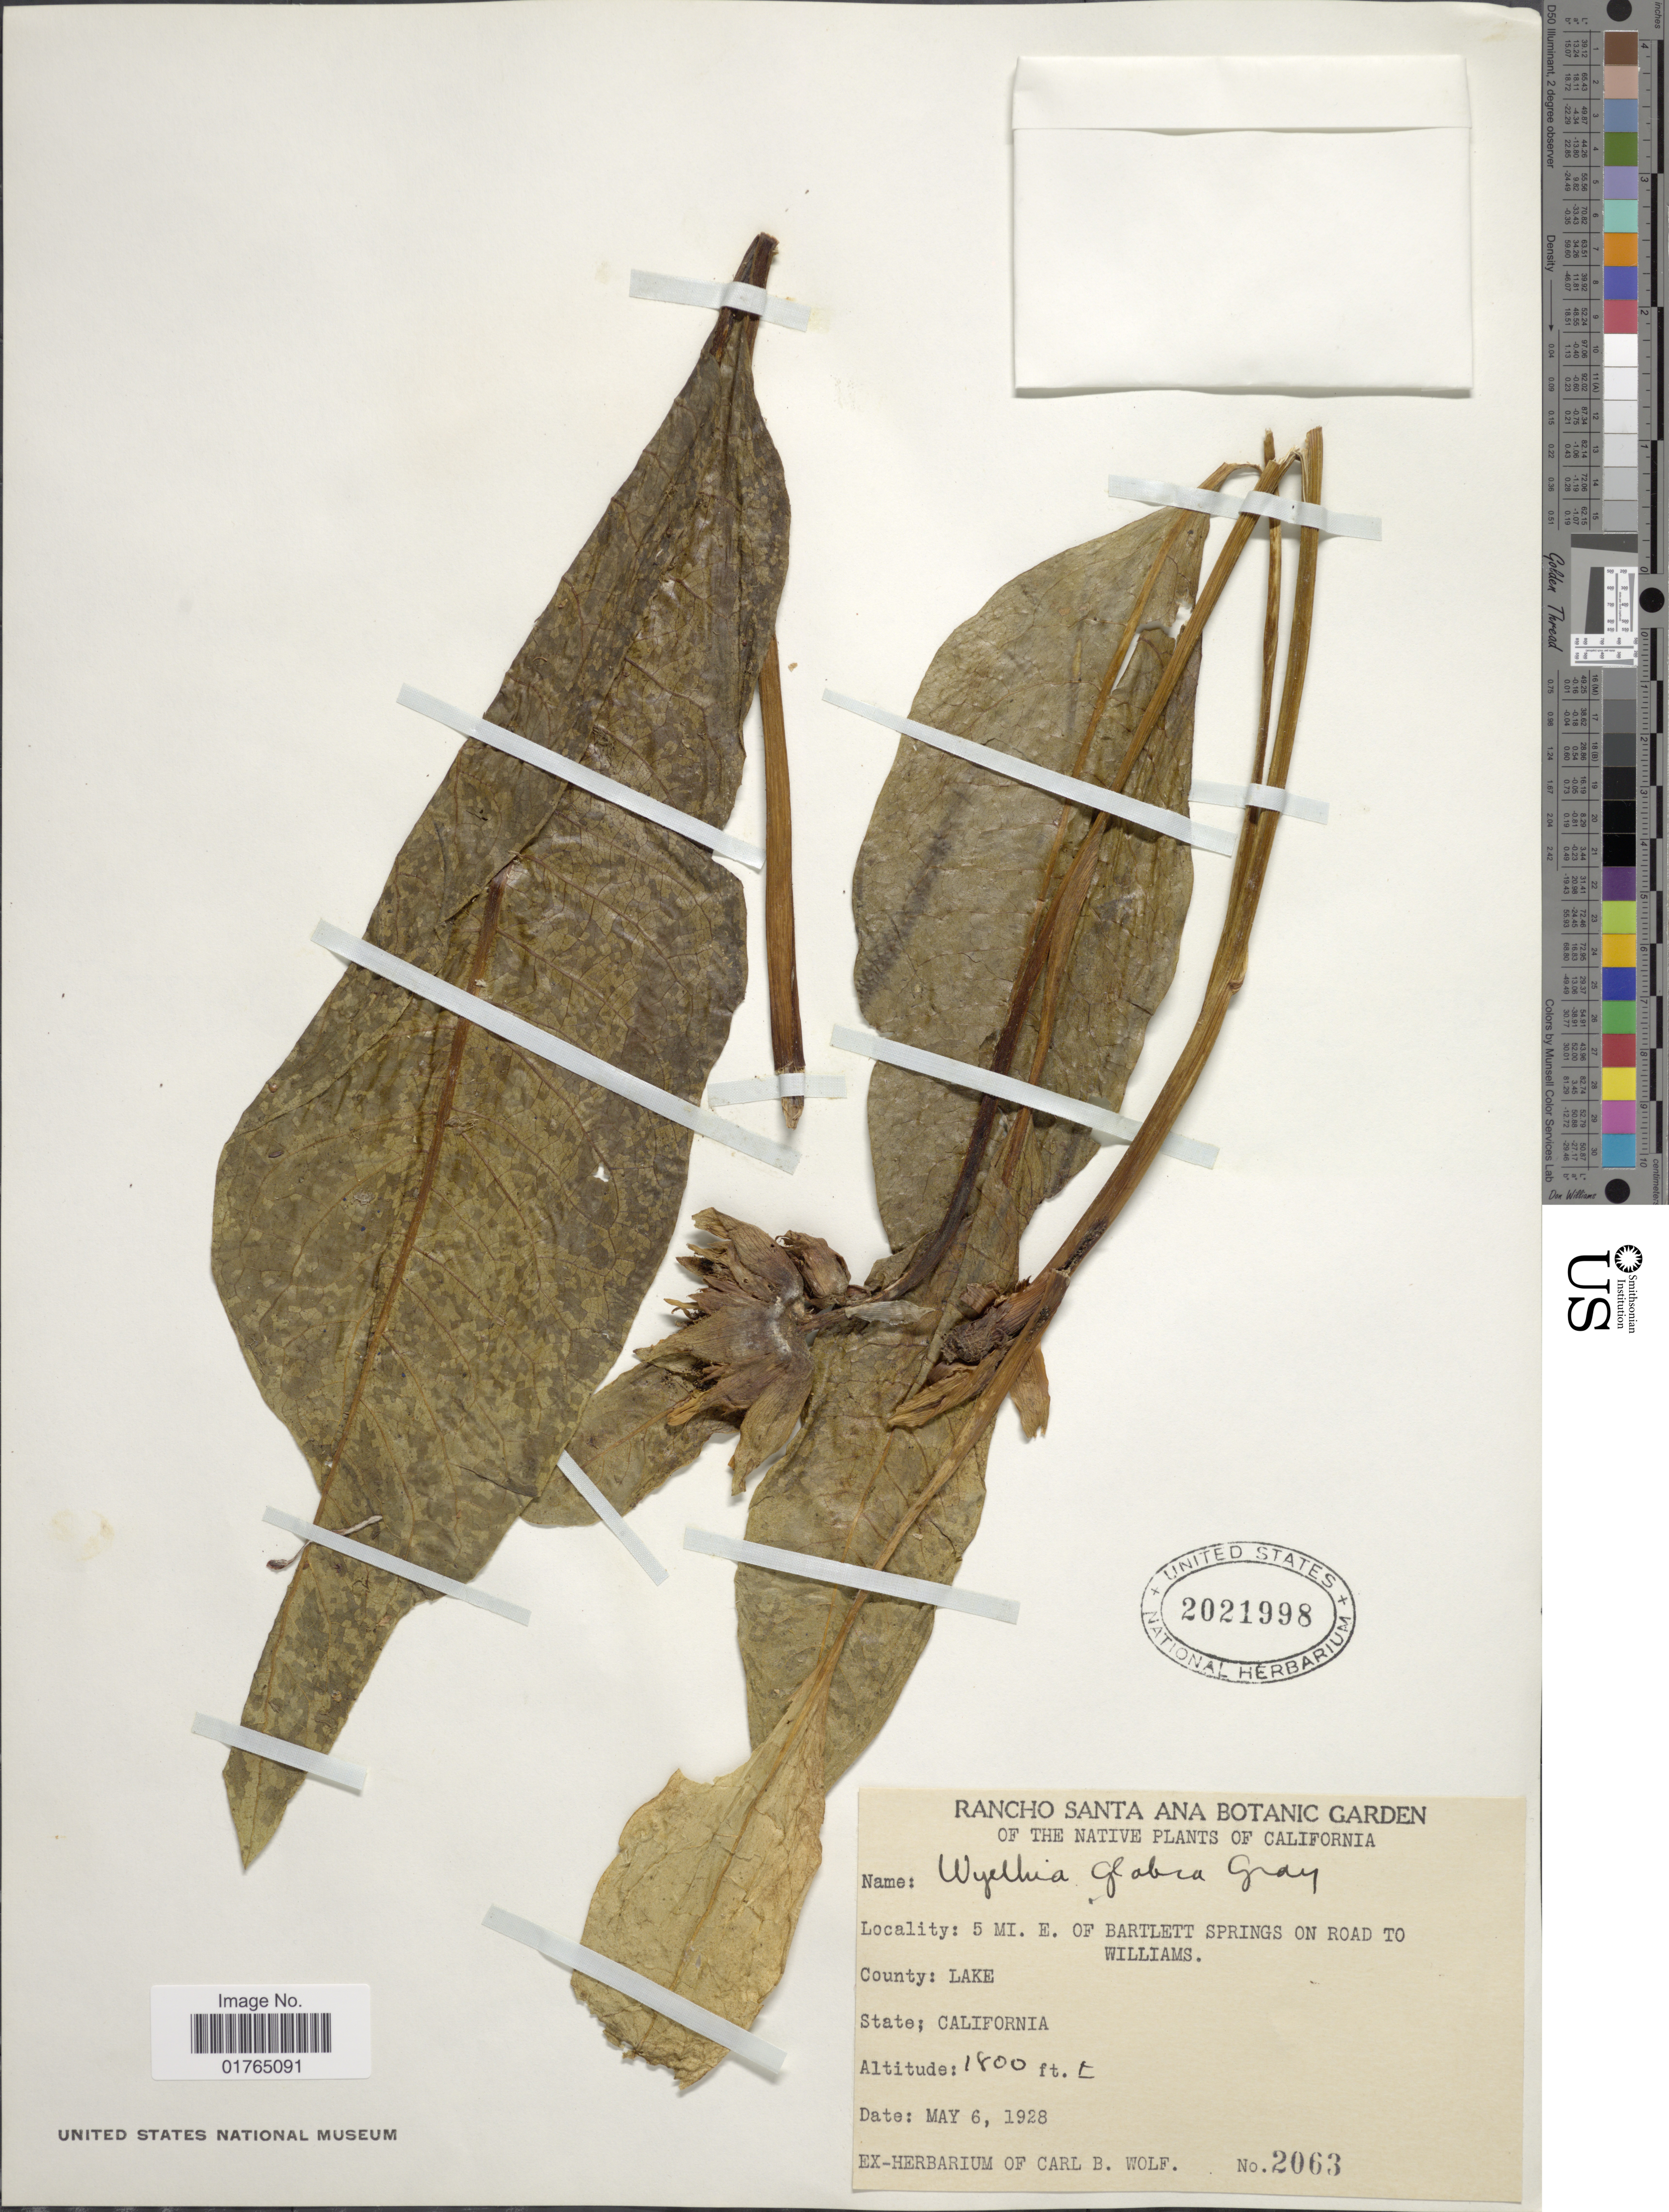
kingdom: Plantae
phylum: Tracheophyta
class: Magnoliopsida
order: Asterales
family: Asteraceae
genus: Wyethia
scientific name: Wyethia glabra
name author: A. Gray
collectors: ex herb. Carl B. Wolf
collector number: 2063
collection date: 1928-05-06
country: United States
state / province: California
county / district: Lake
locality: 5 mi E of Bartlett Springs on road to Williams, County Lake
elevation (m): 549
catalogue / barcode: US 2021998